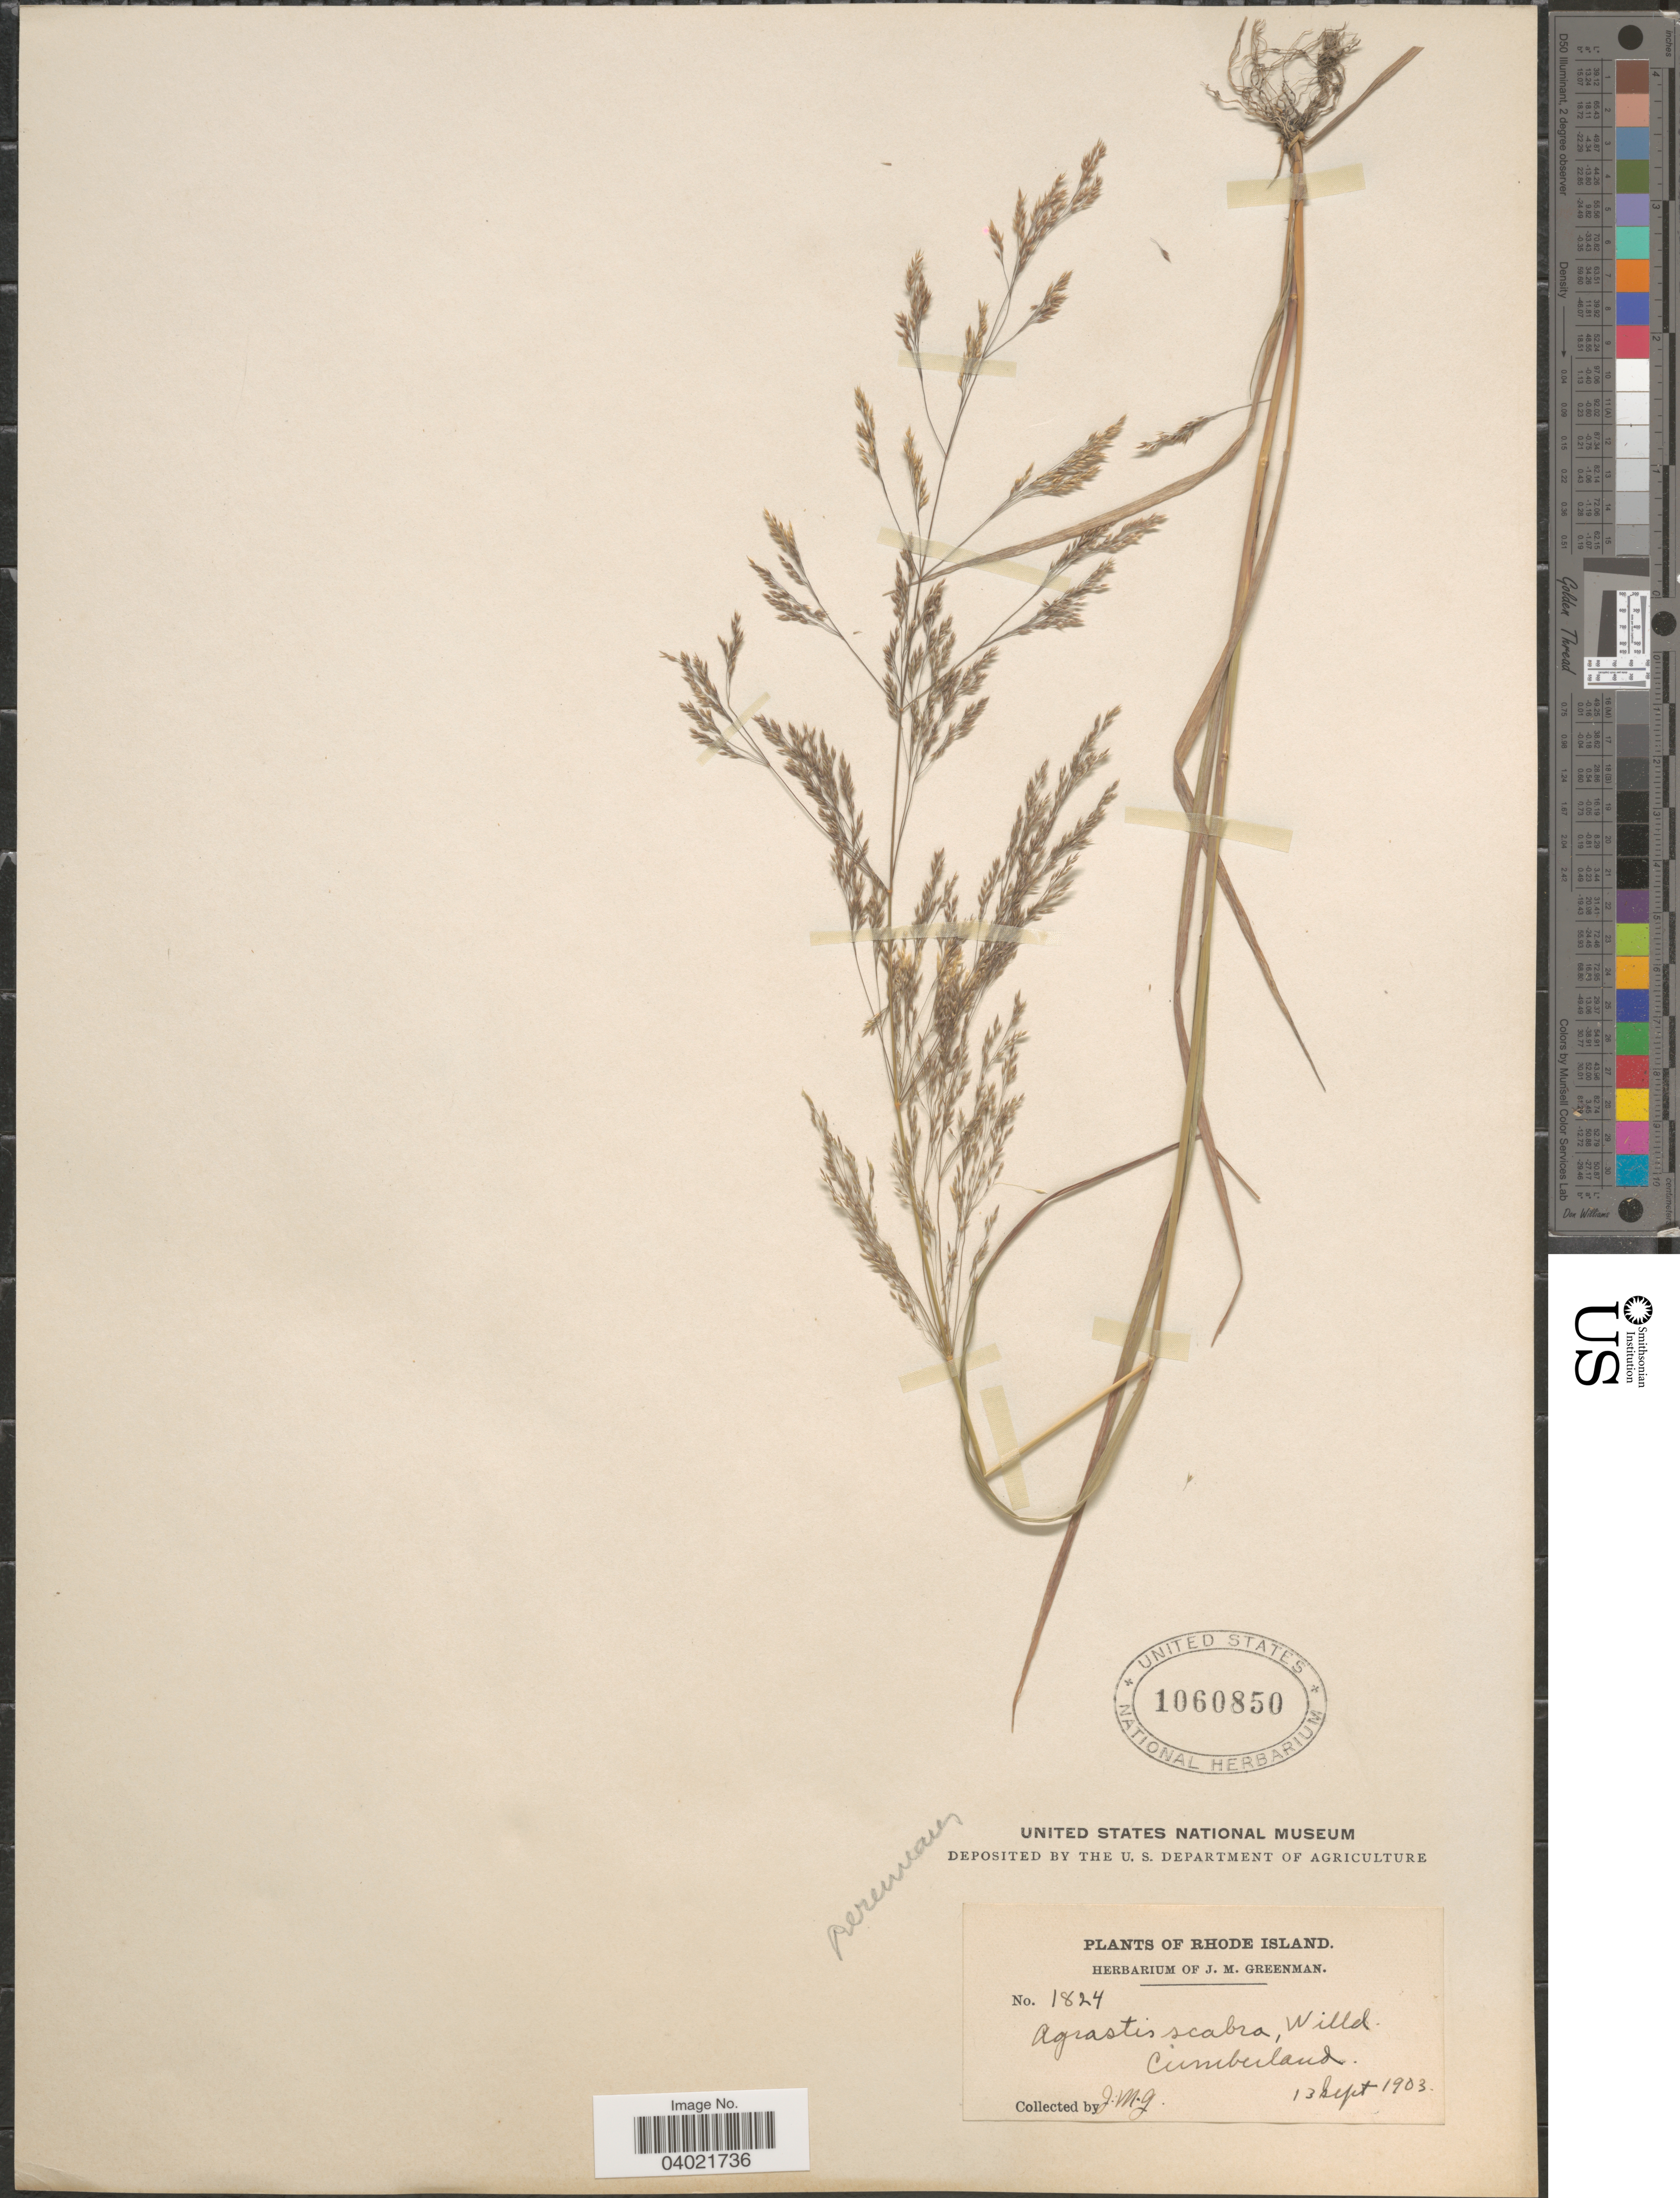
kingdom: Plantae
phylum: Tracheophyta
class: Liliopsida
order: Poales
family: Poaceae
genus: Agrostis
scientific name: Agrostis perennans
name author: (Walter) Tuck.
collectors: J. M. Greenman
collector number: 1824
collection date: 1903-09-13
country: United States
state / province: Rhode Island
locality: Cumberland.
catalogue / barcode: US 1060850